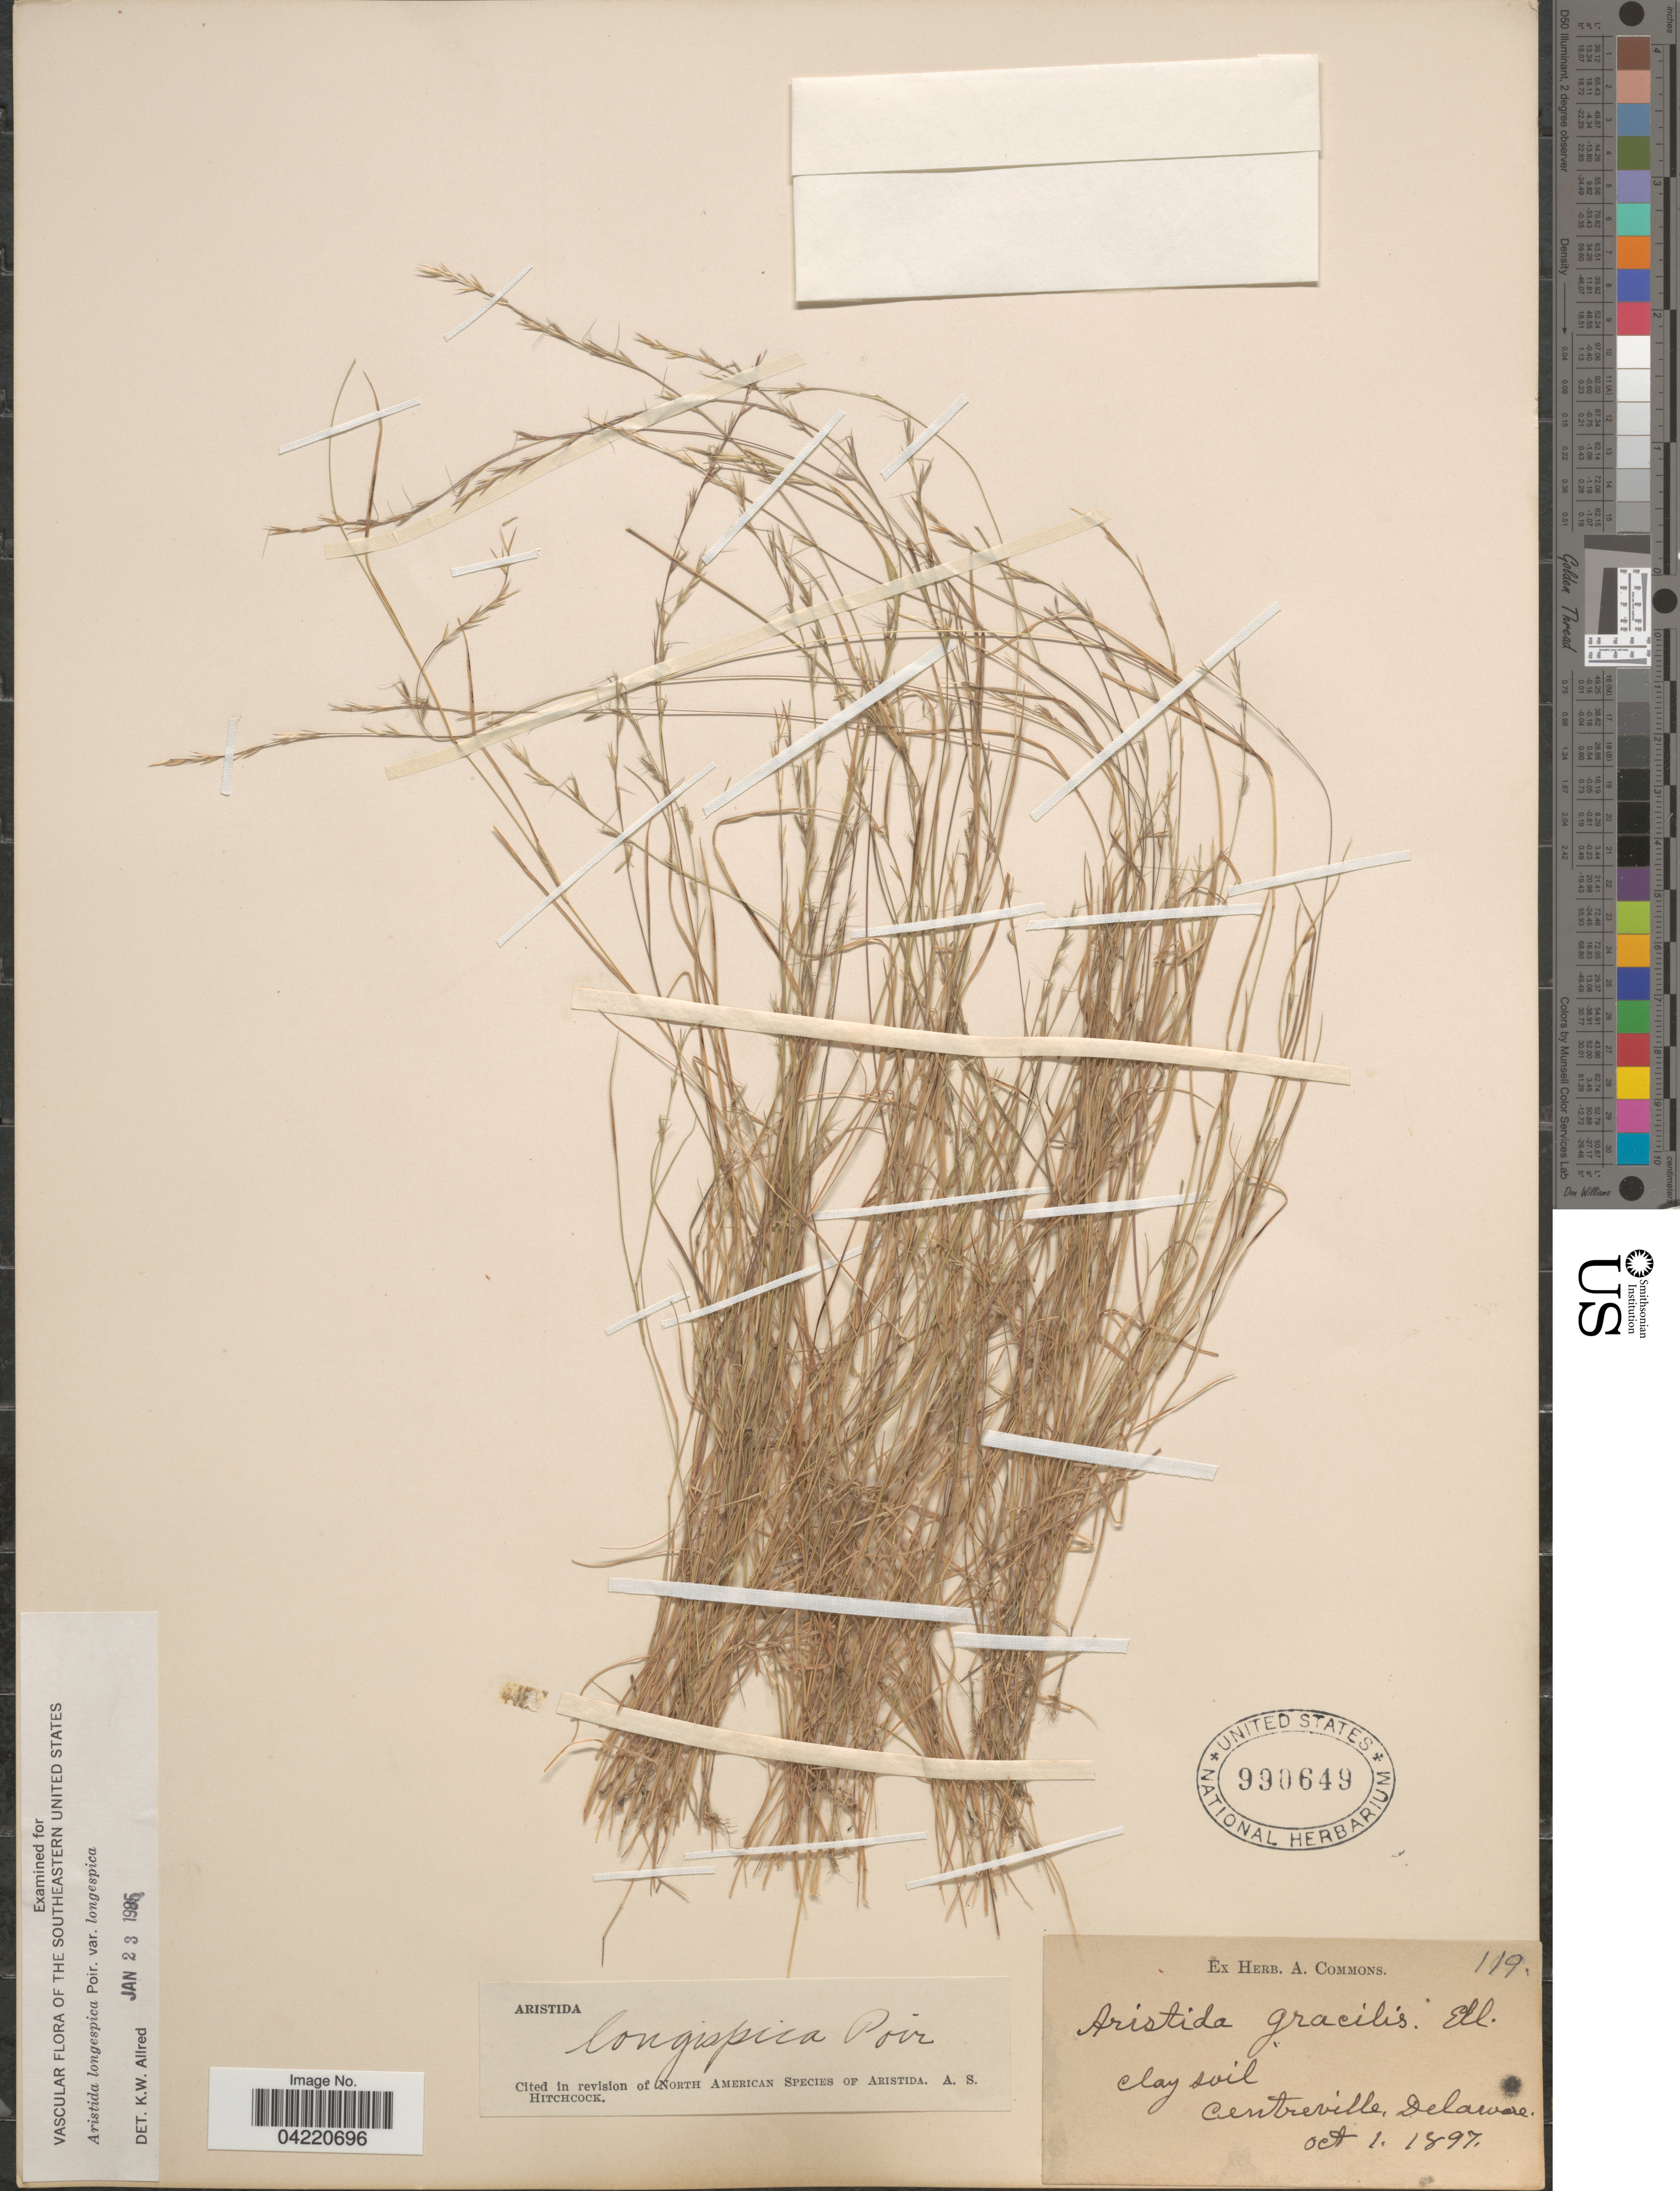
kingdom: Plantae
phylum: Tracheophyta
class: Liliopsida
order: Poales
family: Poaceae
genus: Aristida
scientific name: Aristida longespica var. longespica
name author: Poir.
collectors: ex herb. A. Commons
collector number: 119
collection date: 1897-10-01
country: United States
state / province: Delaware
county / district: New Castle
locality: Centreville.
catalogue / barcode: US 990649